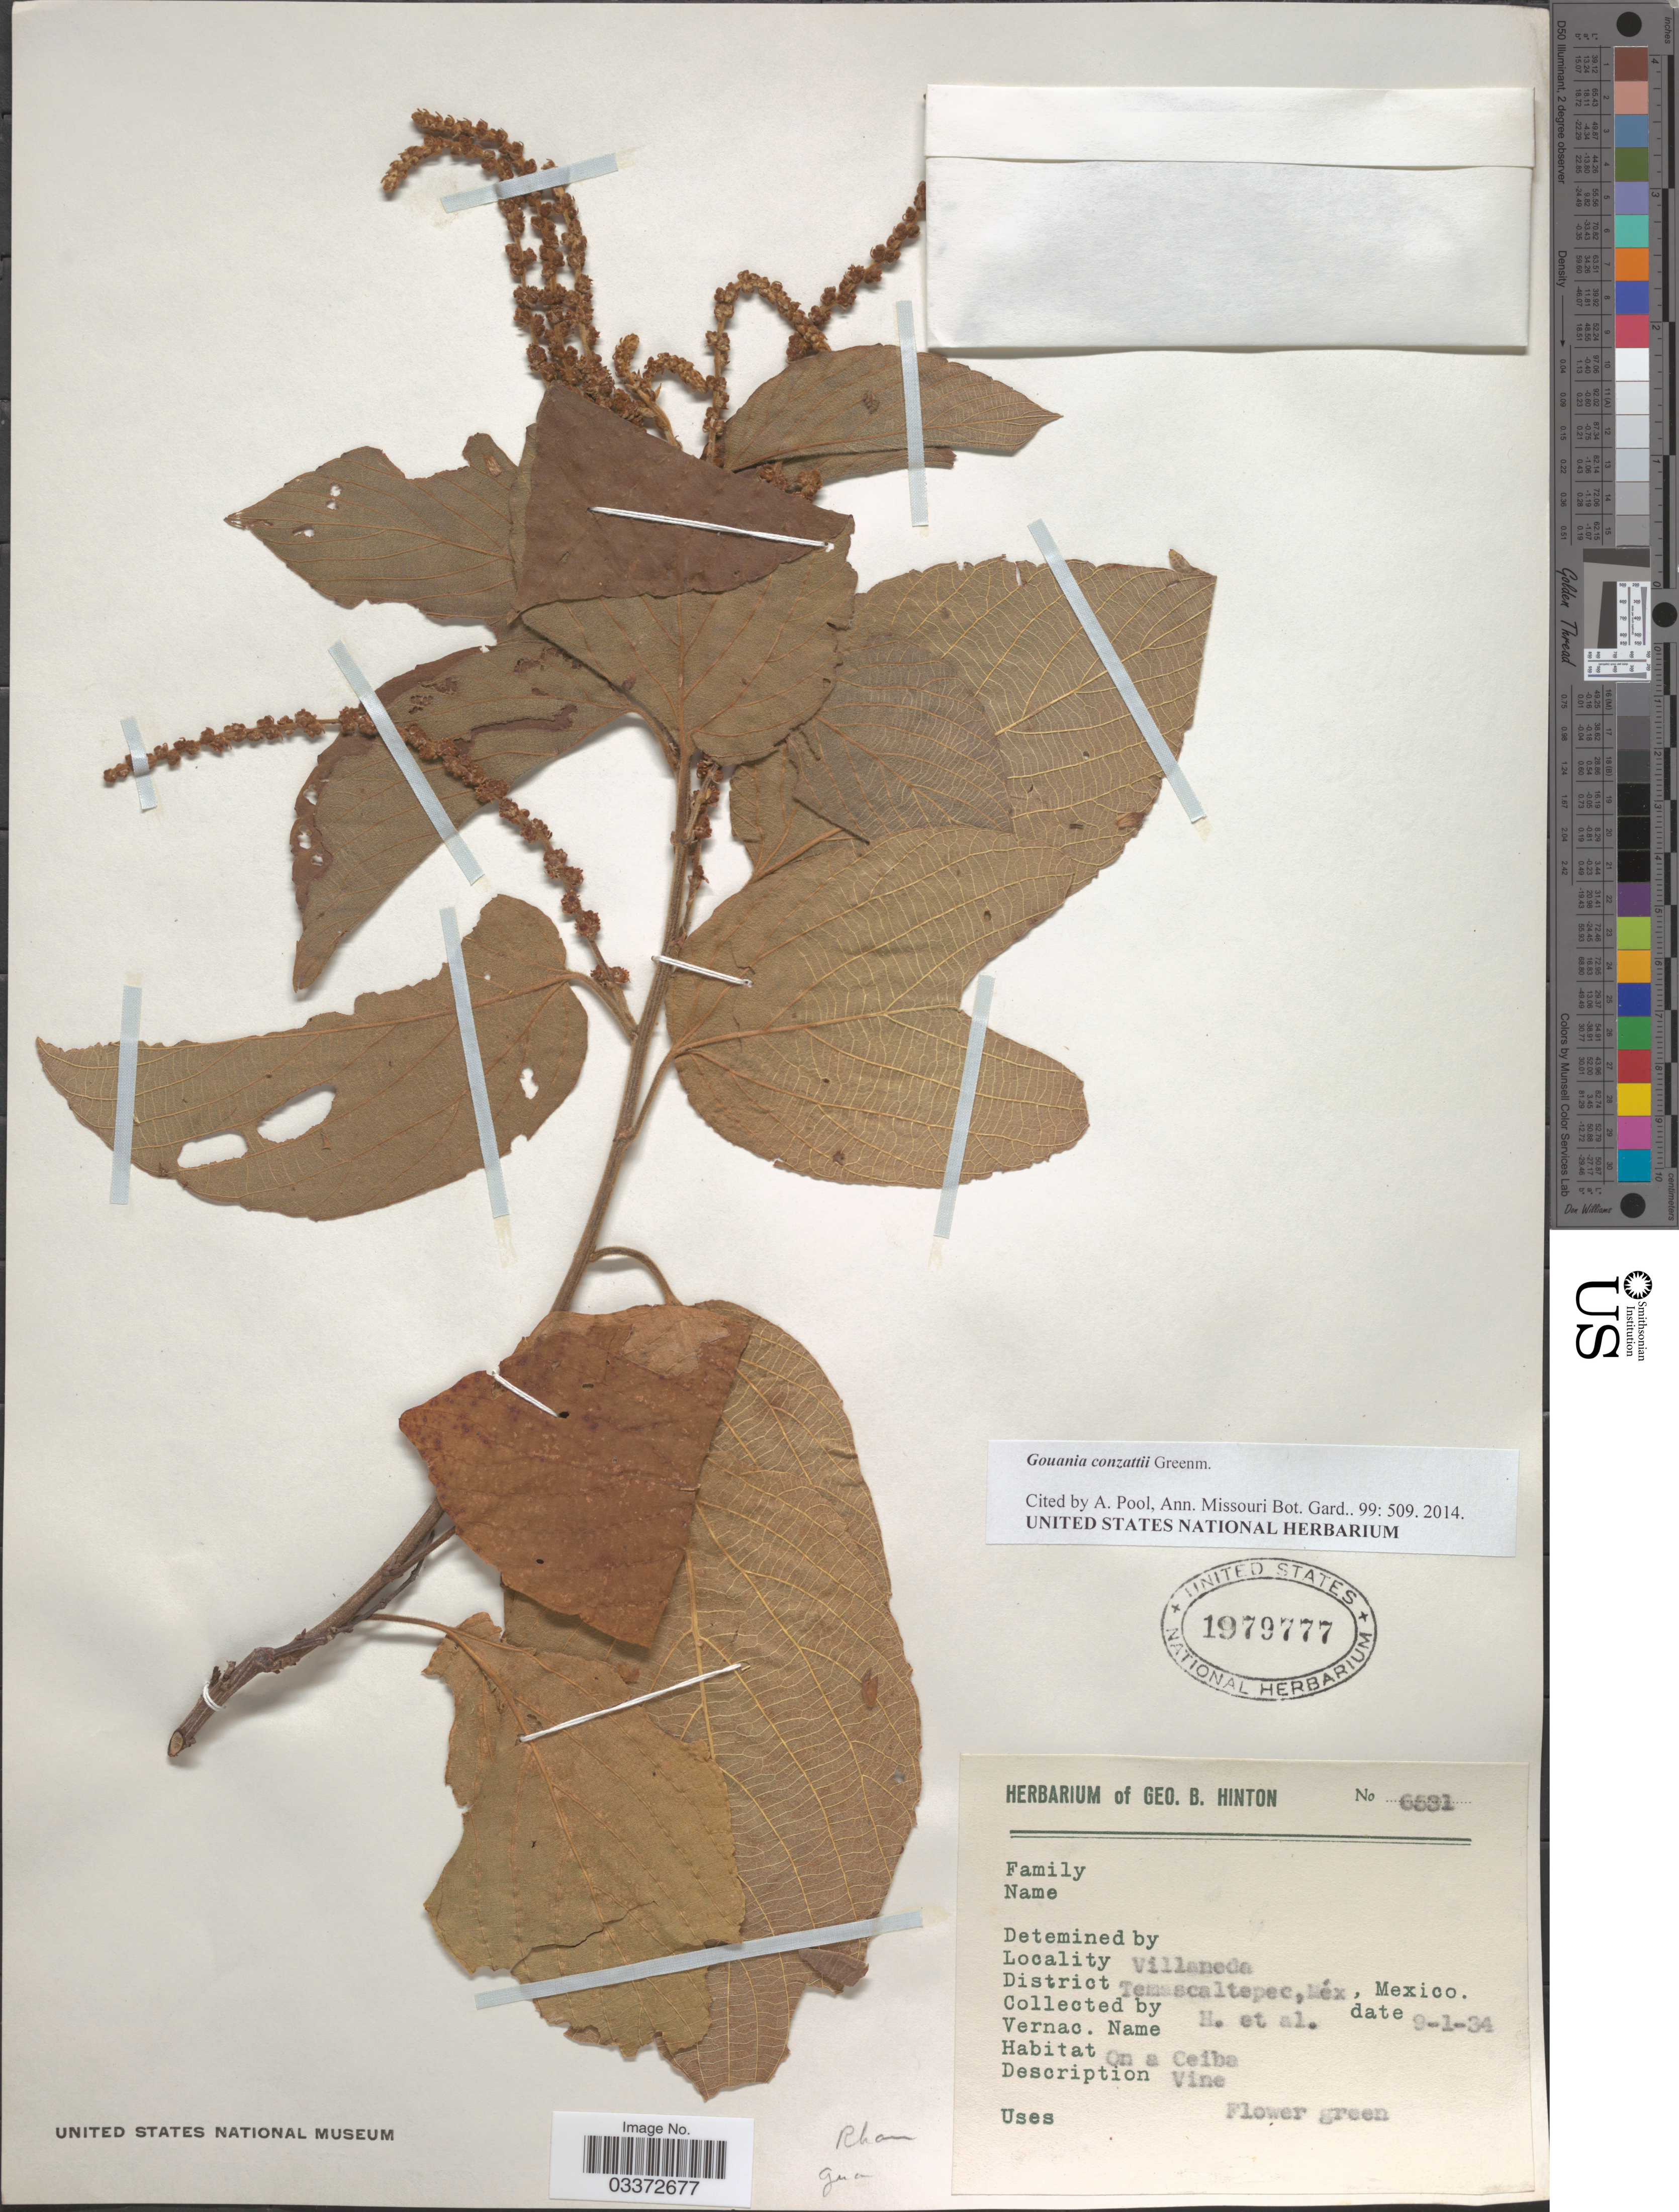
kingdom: Plantae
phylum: Tracheophyta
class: Magnoliopsida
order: Rosales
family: Rhamnaceae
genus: Gouania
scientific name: Gouania conzattii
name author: Greenm.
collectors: G. B. Hinton & et al.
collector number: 6531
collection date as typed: Transcribed d/m/y: 9/1/34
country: Mexico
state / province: México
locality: Villaneda. District Temascaltepec.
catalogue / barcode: US 1979777